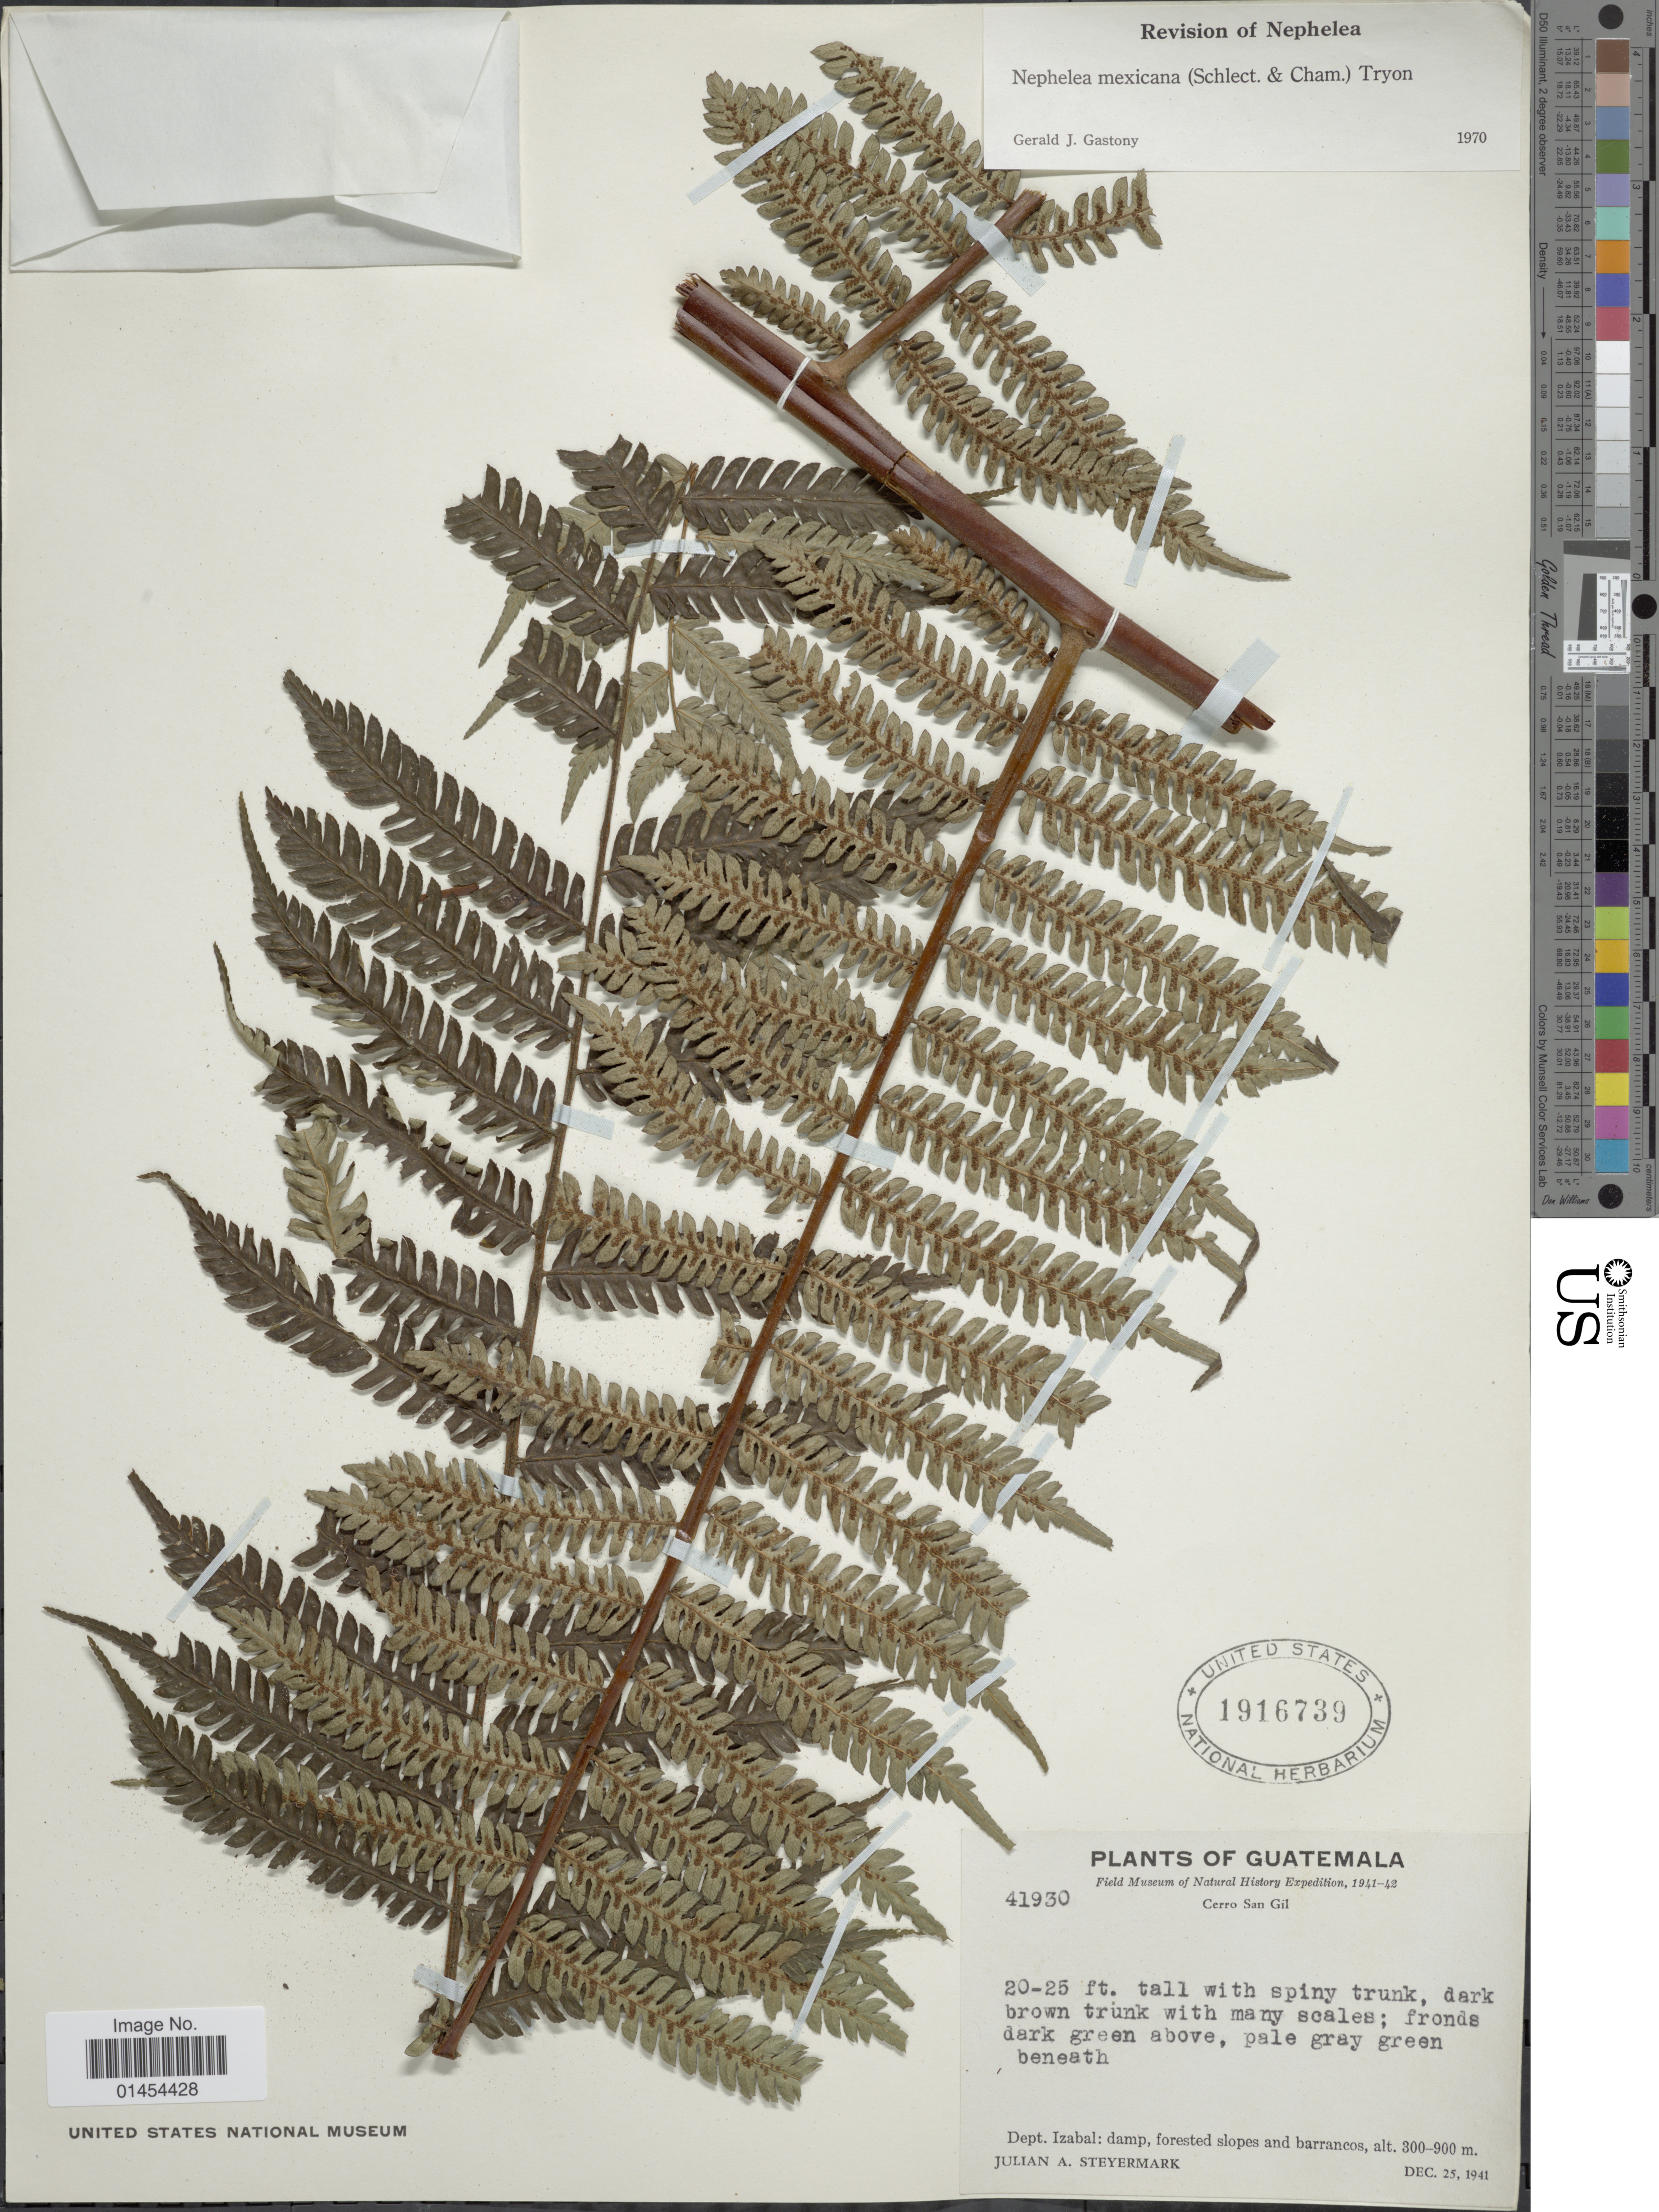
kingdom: Plantae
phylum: Tracheophyta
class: Polypodiopsida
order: Cyatheales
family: Cyatheaceae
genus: Alsophila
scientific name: Alsophila firma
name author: (Baker) D.S. Conant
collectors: J. Steyermark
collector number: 41930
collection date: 1941-12-25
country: Guatemala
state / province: Izabal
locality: Cerro San Gil.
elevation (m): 300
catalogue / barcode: US 1916739